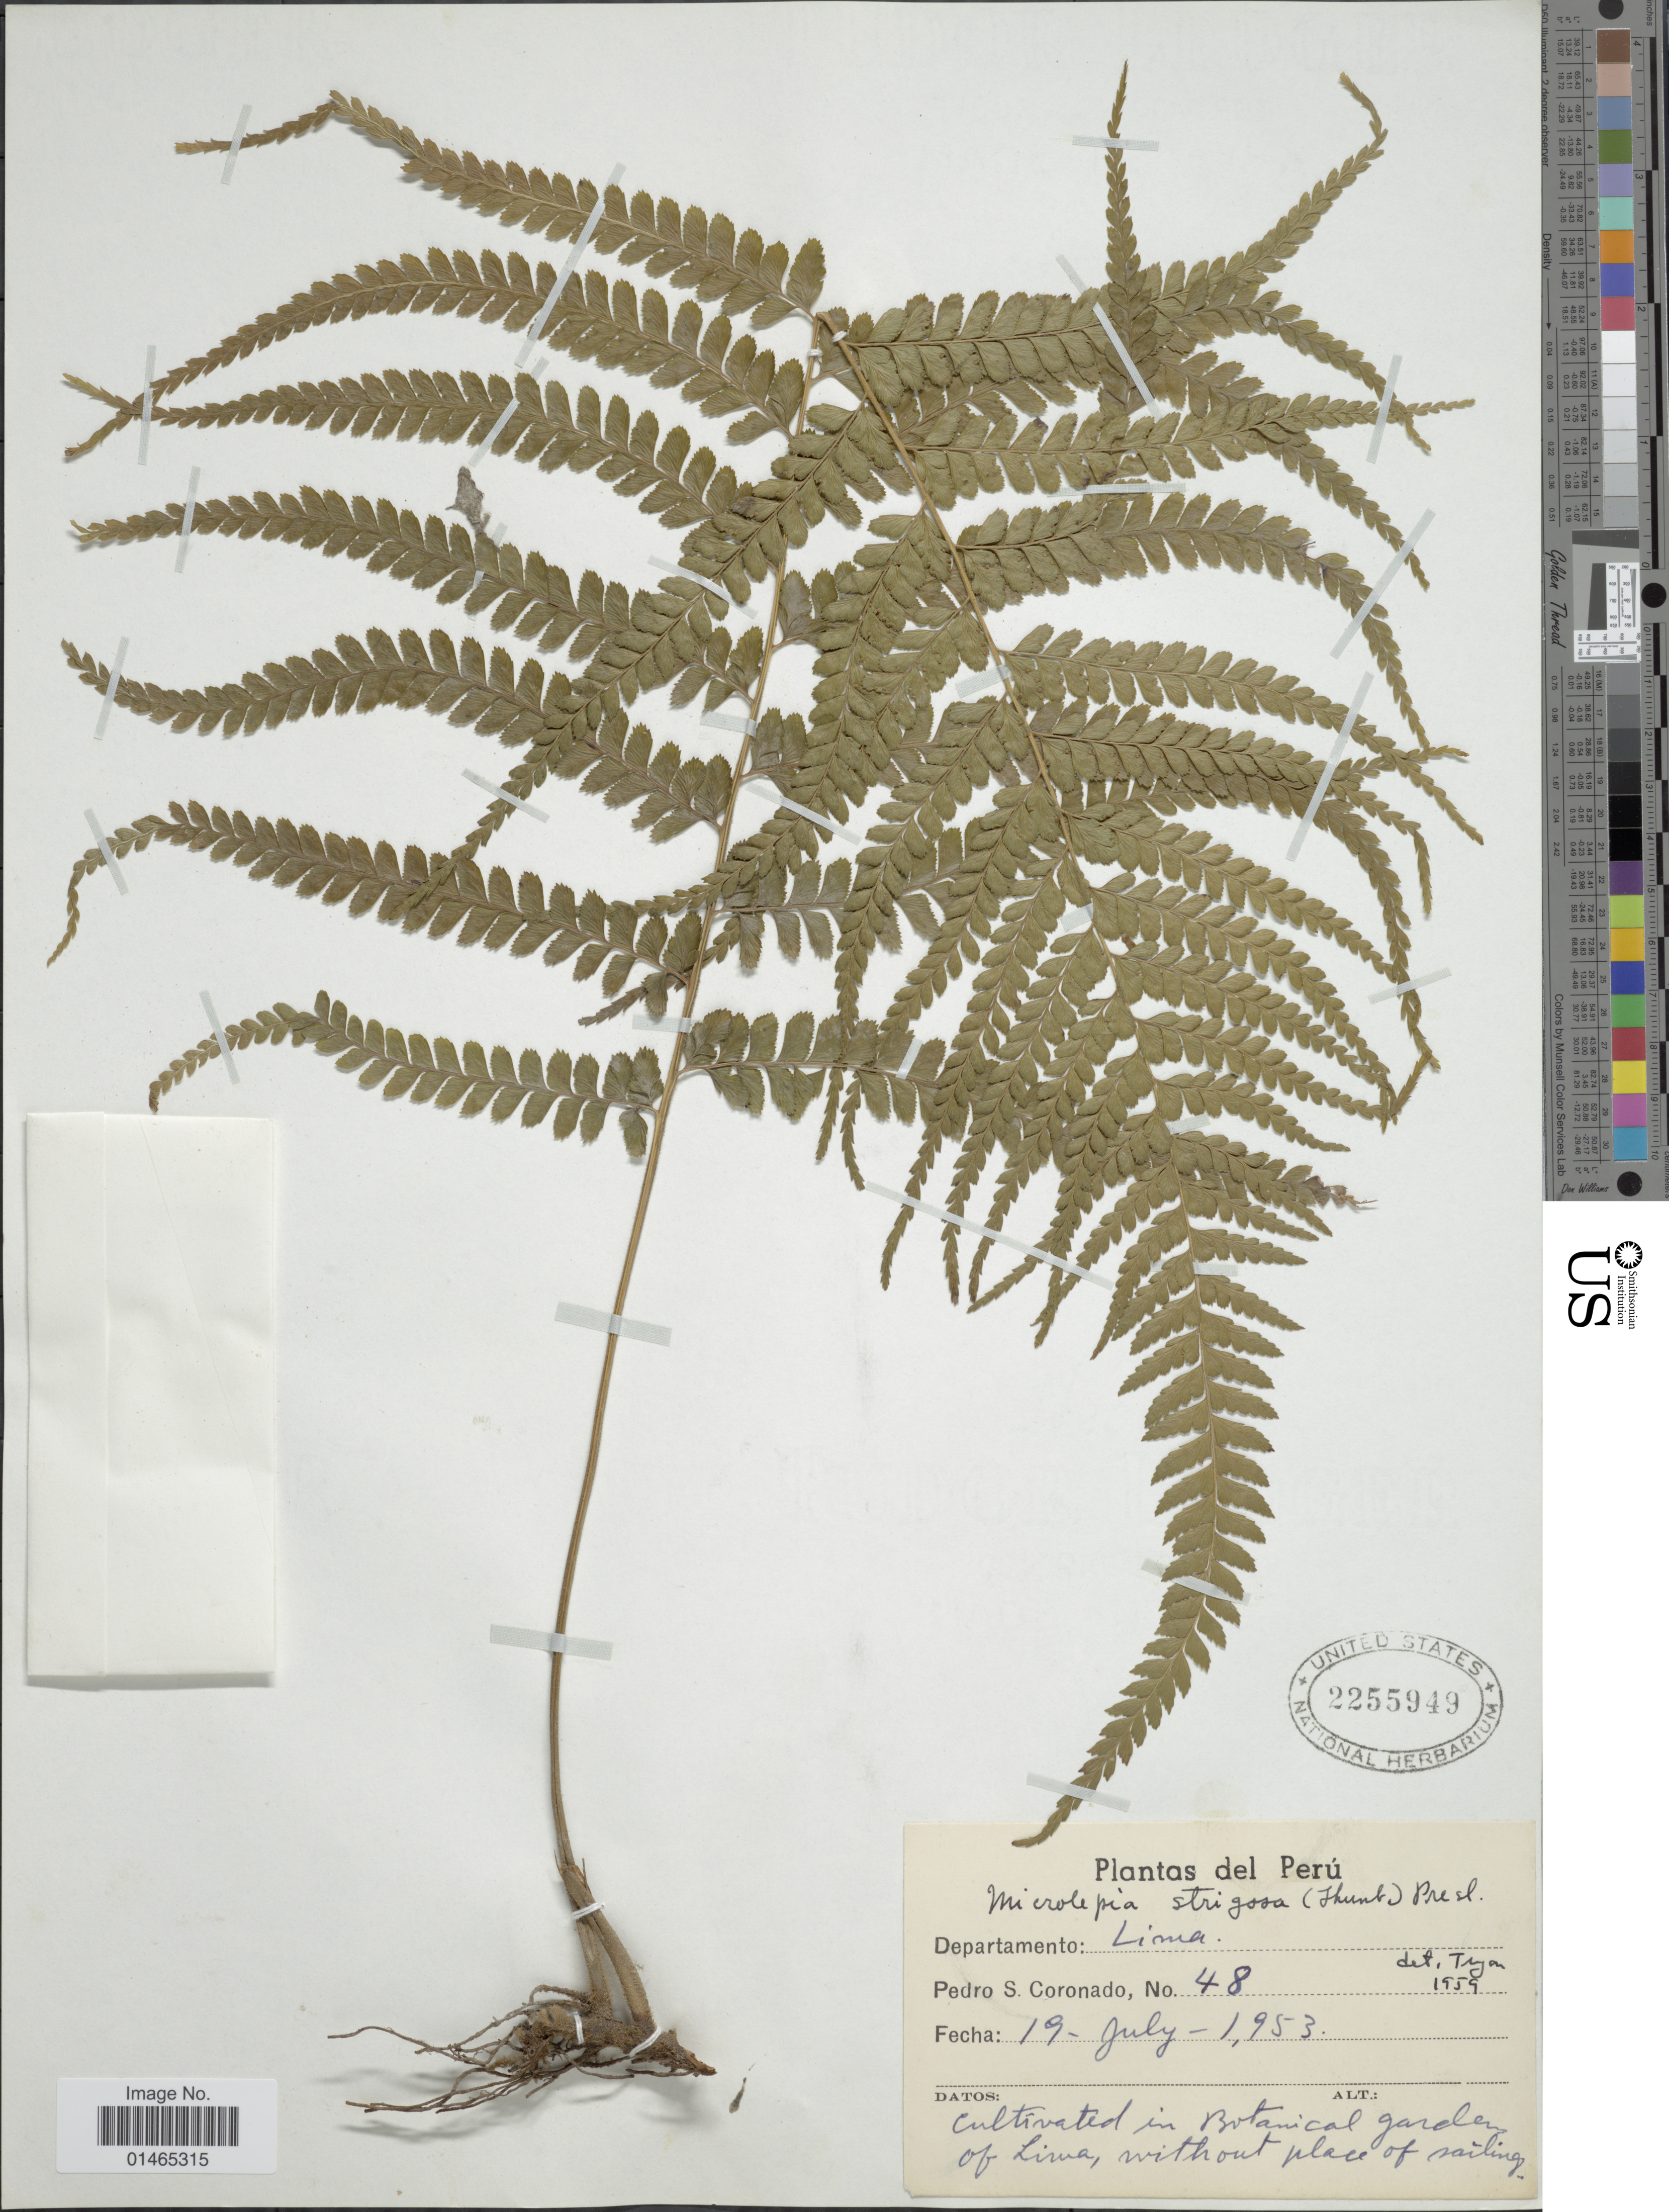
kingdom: Plantae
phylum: Tracheophyta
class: Polypodiopsida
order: Polypodiales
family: Dennstaedtiaceae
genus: Microlepia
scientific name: Microlepia strigosa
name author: (Thunb.) J. Presl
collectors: P. Coronado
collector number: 48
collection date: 1953-07-19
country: Peru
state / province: Lima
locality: Cultivated in Botanical garden of Lima, without place of sailing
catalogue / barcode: US 2255949